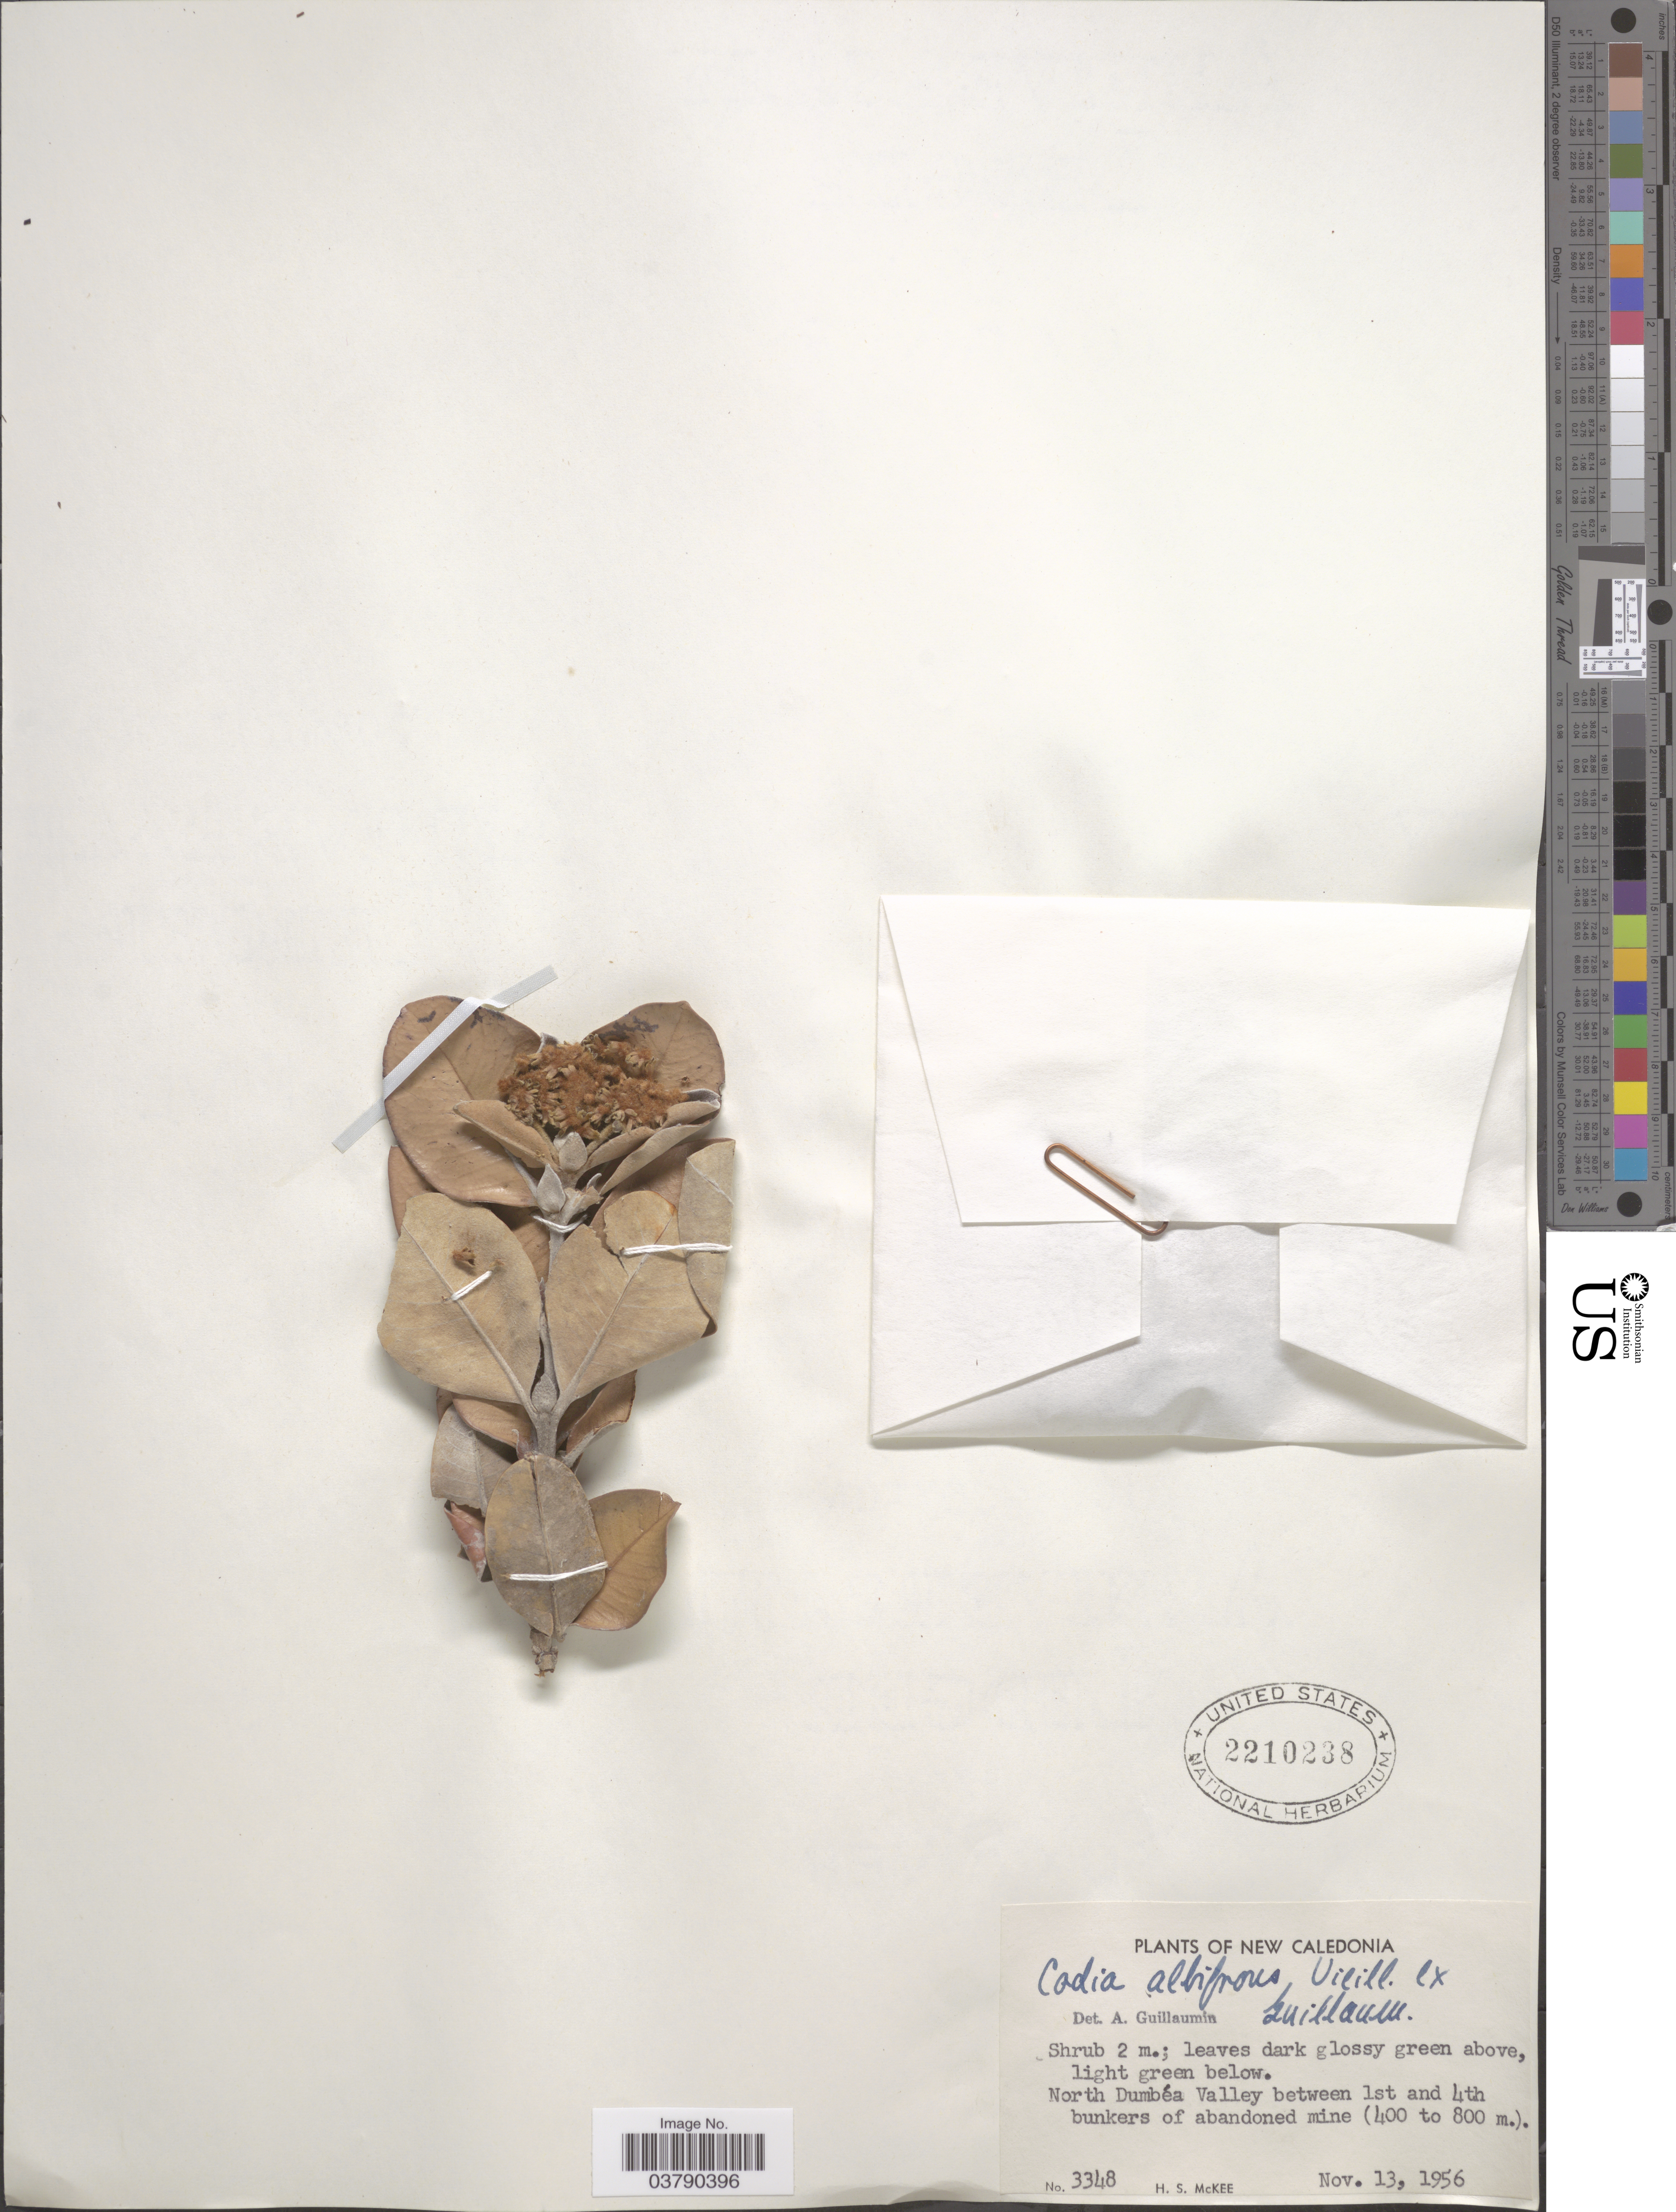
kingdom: Plantae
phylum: Tracheophyta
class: Magnoliopsida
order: Oxalidales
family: Cunoniaceae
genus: Codia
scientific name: Codia albifrons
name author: (Brongn. ex Schinz & Guillaumin) Baker f.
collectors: H. S. McKee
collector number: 3348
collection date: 1956-11-13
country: New Caledonia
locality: North Dumbéa Valley between 1st and 4th bunkers of abandoned mine.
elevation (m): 400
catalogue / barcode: US 2210238